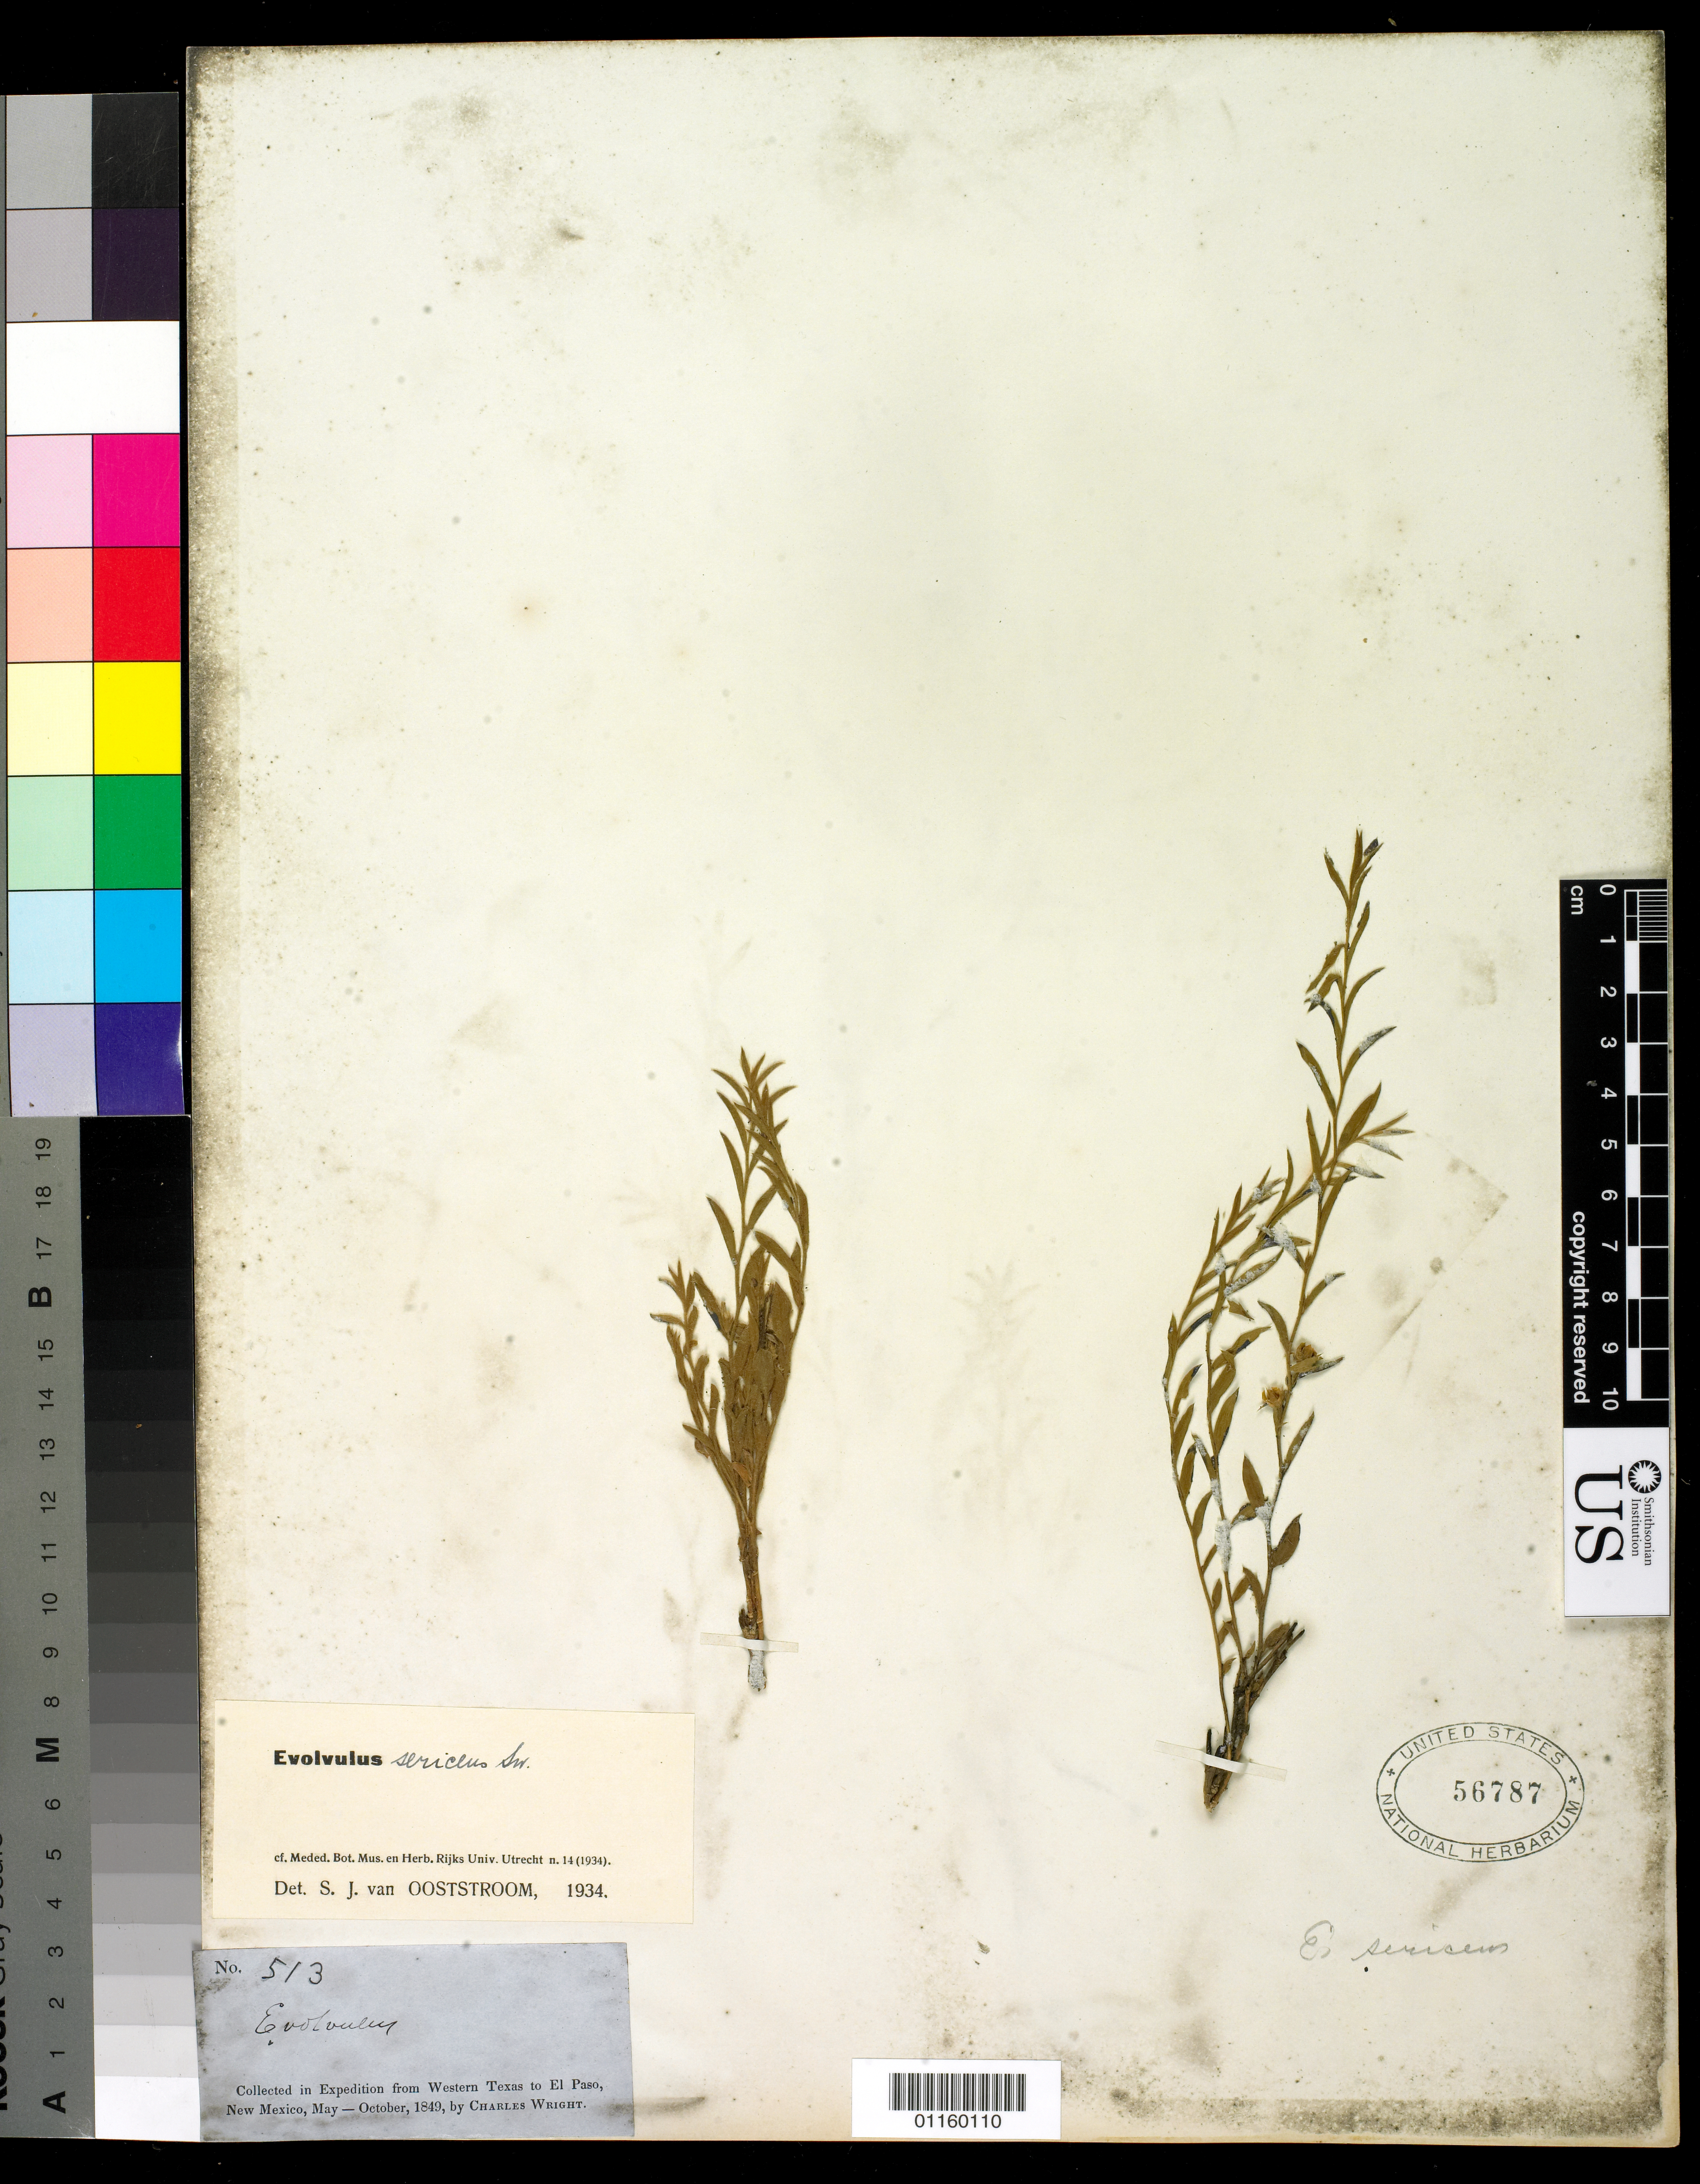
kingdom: Plantae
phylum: Tracheophyta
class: Magnoliopsida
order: Solanales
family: Convolvulaceae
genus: Evolvulus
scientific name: Evolvulus discolor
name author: Benth.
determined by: Wendt, Thomas L.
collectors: C. Wright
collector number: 513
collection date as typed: May 1849 to -- Oct 1849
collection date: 1849-05/1849-10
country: United States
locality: From Western Texas to El Paso, New Mexico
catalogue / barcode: US 56787